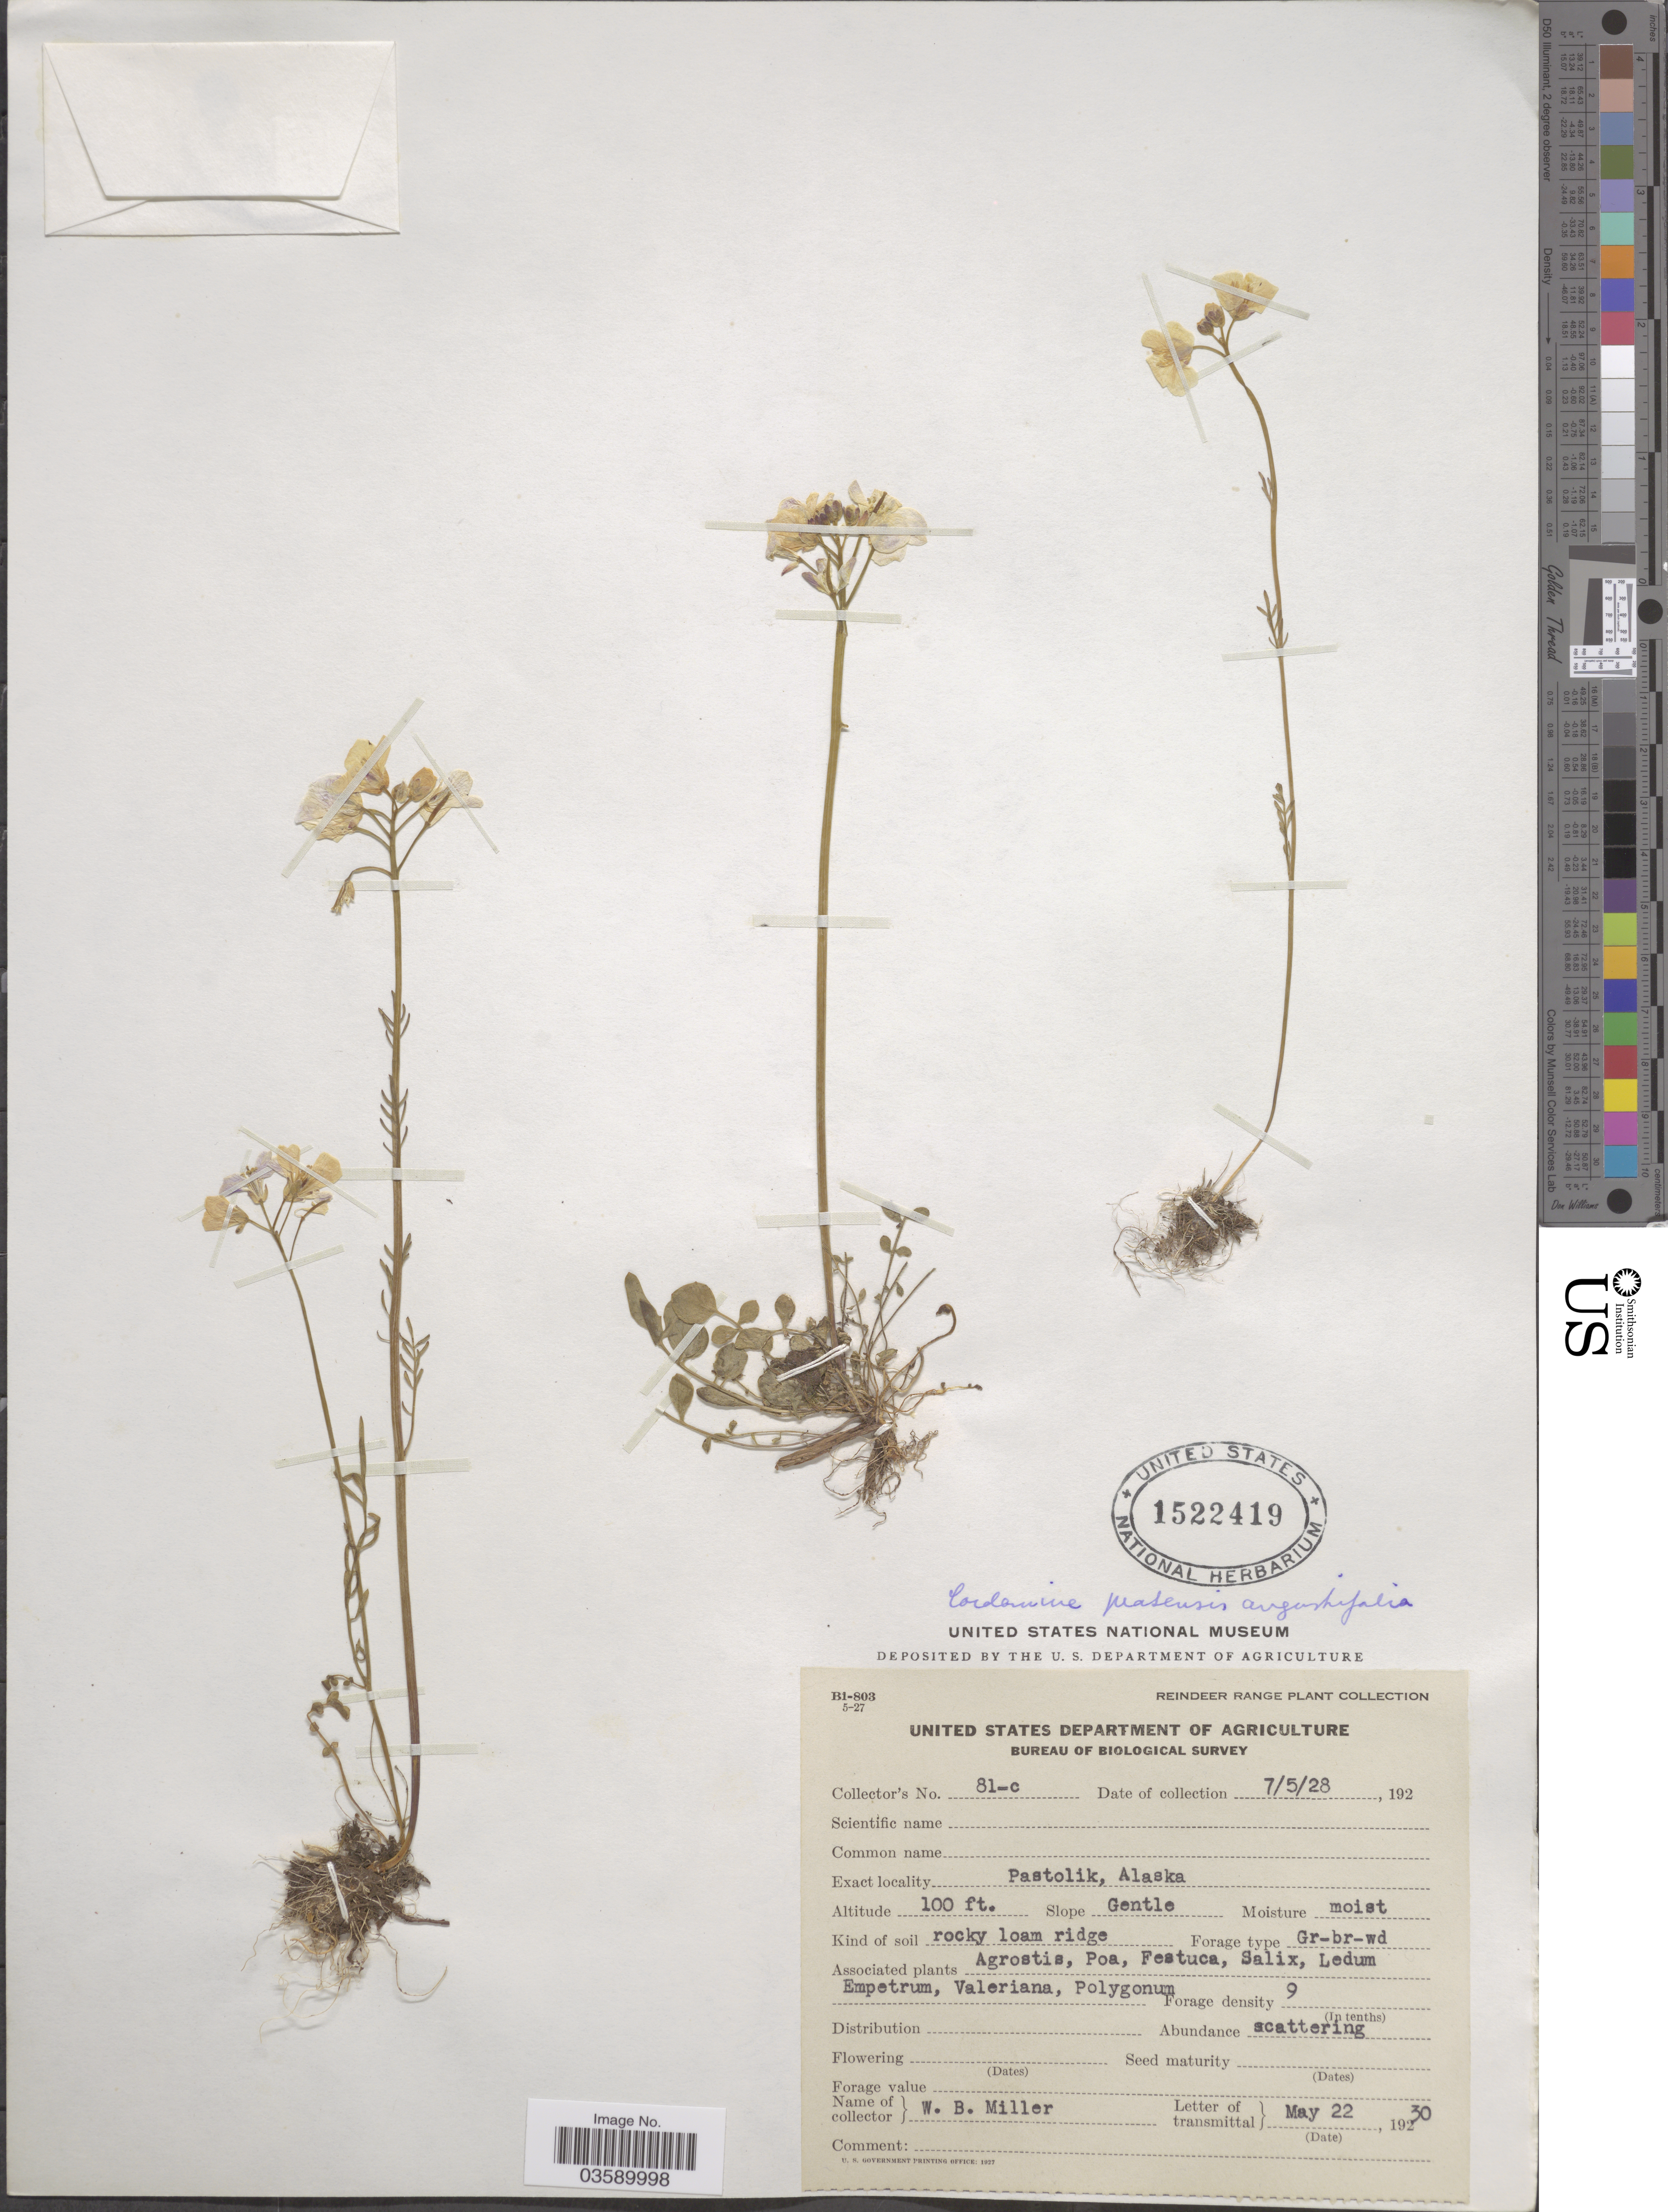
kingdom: Plantae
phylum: Tracheophyta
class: Magnoliopsida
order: Brassicales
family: Brassicaceae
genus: Cardamine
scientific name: Cardamine pratensis subsp. angustifolia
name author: (Hook.) O.E. Schulz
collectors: W. Miller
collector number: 81-c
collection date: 1928-07-05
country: United States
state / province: Alaska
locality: Pastolik.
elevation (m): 30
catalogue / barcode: US 1522419